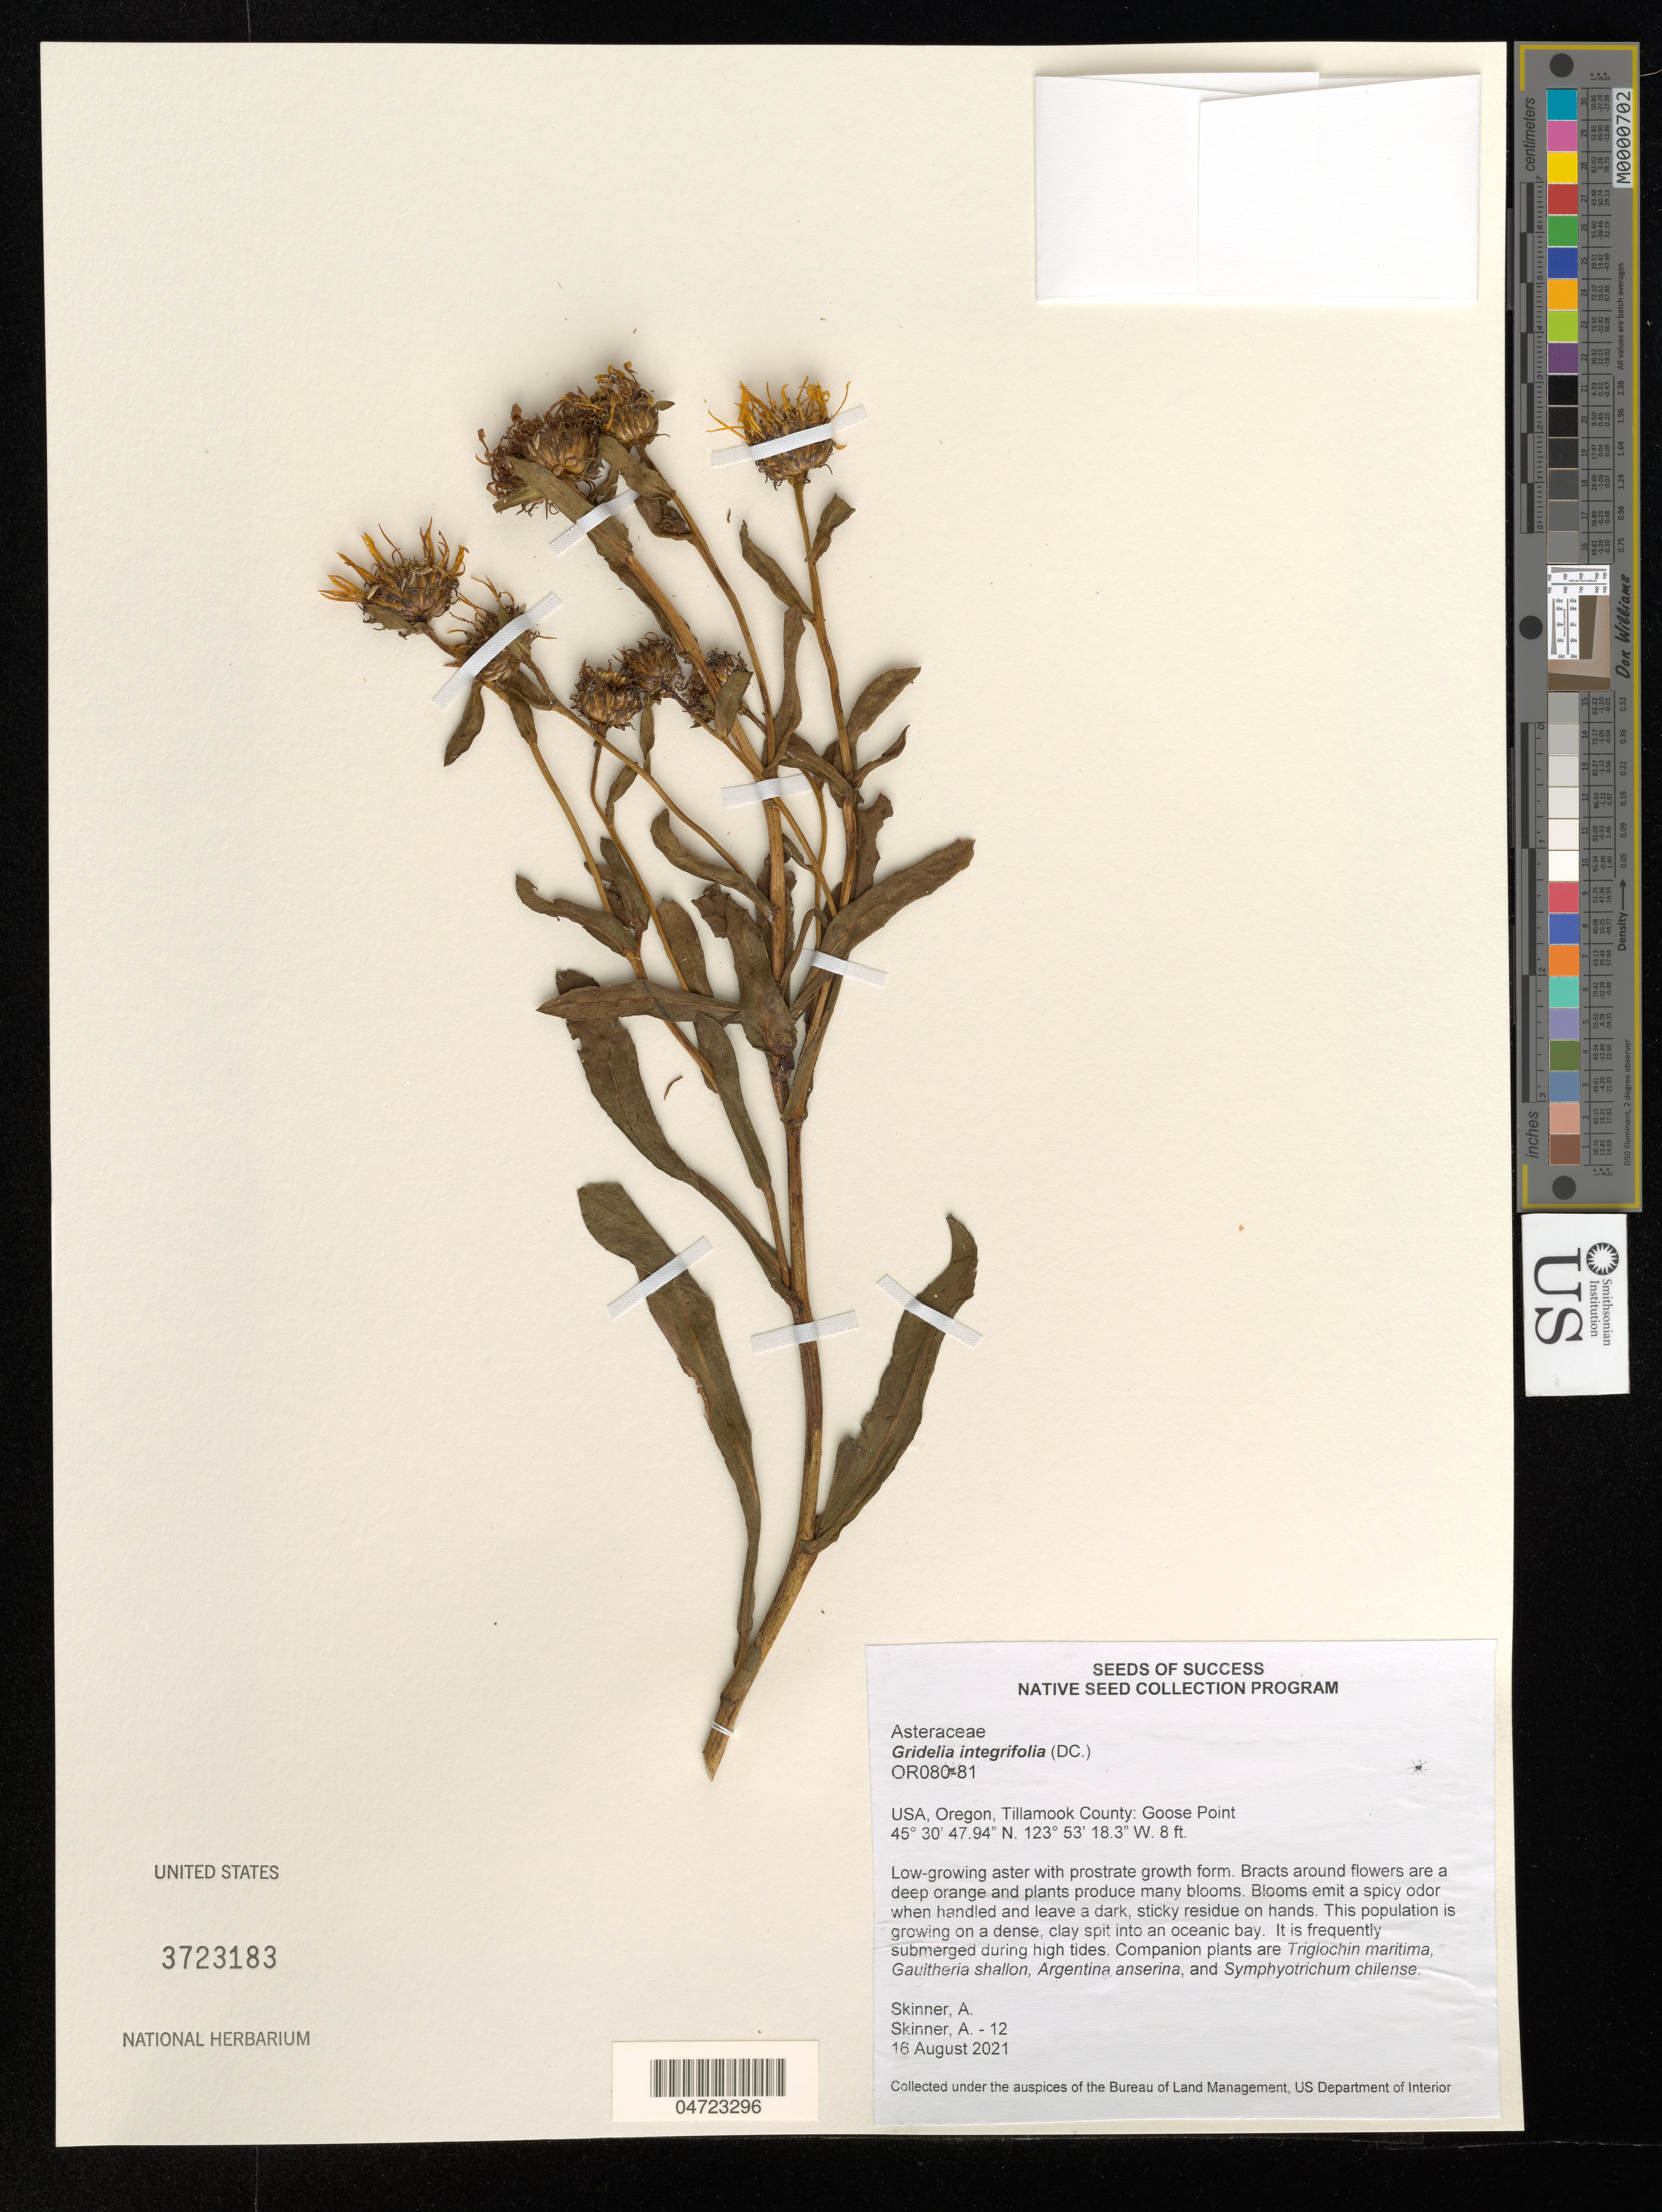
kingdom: Plantae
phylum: Tracheophyta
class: Magnoliopsida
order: Asterales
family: Asteraceae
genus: Grindelia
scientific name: Grindelia integrifolia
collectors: A. Skinner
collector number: A-12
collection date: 2021-08-16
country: United States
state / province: Oregon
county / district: Tilamook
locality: Tillamook County: Goose Point.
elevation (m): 2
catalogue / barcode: US 3723183